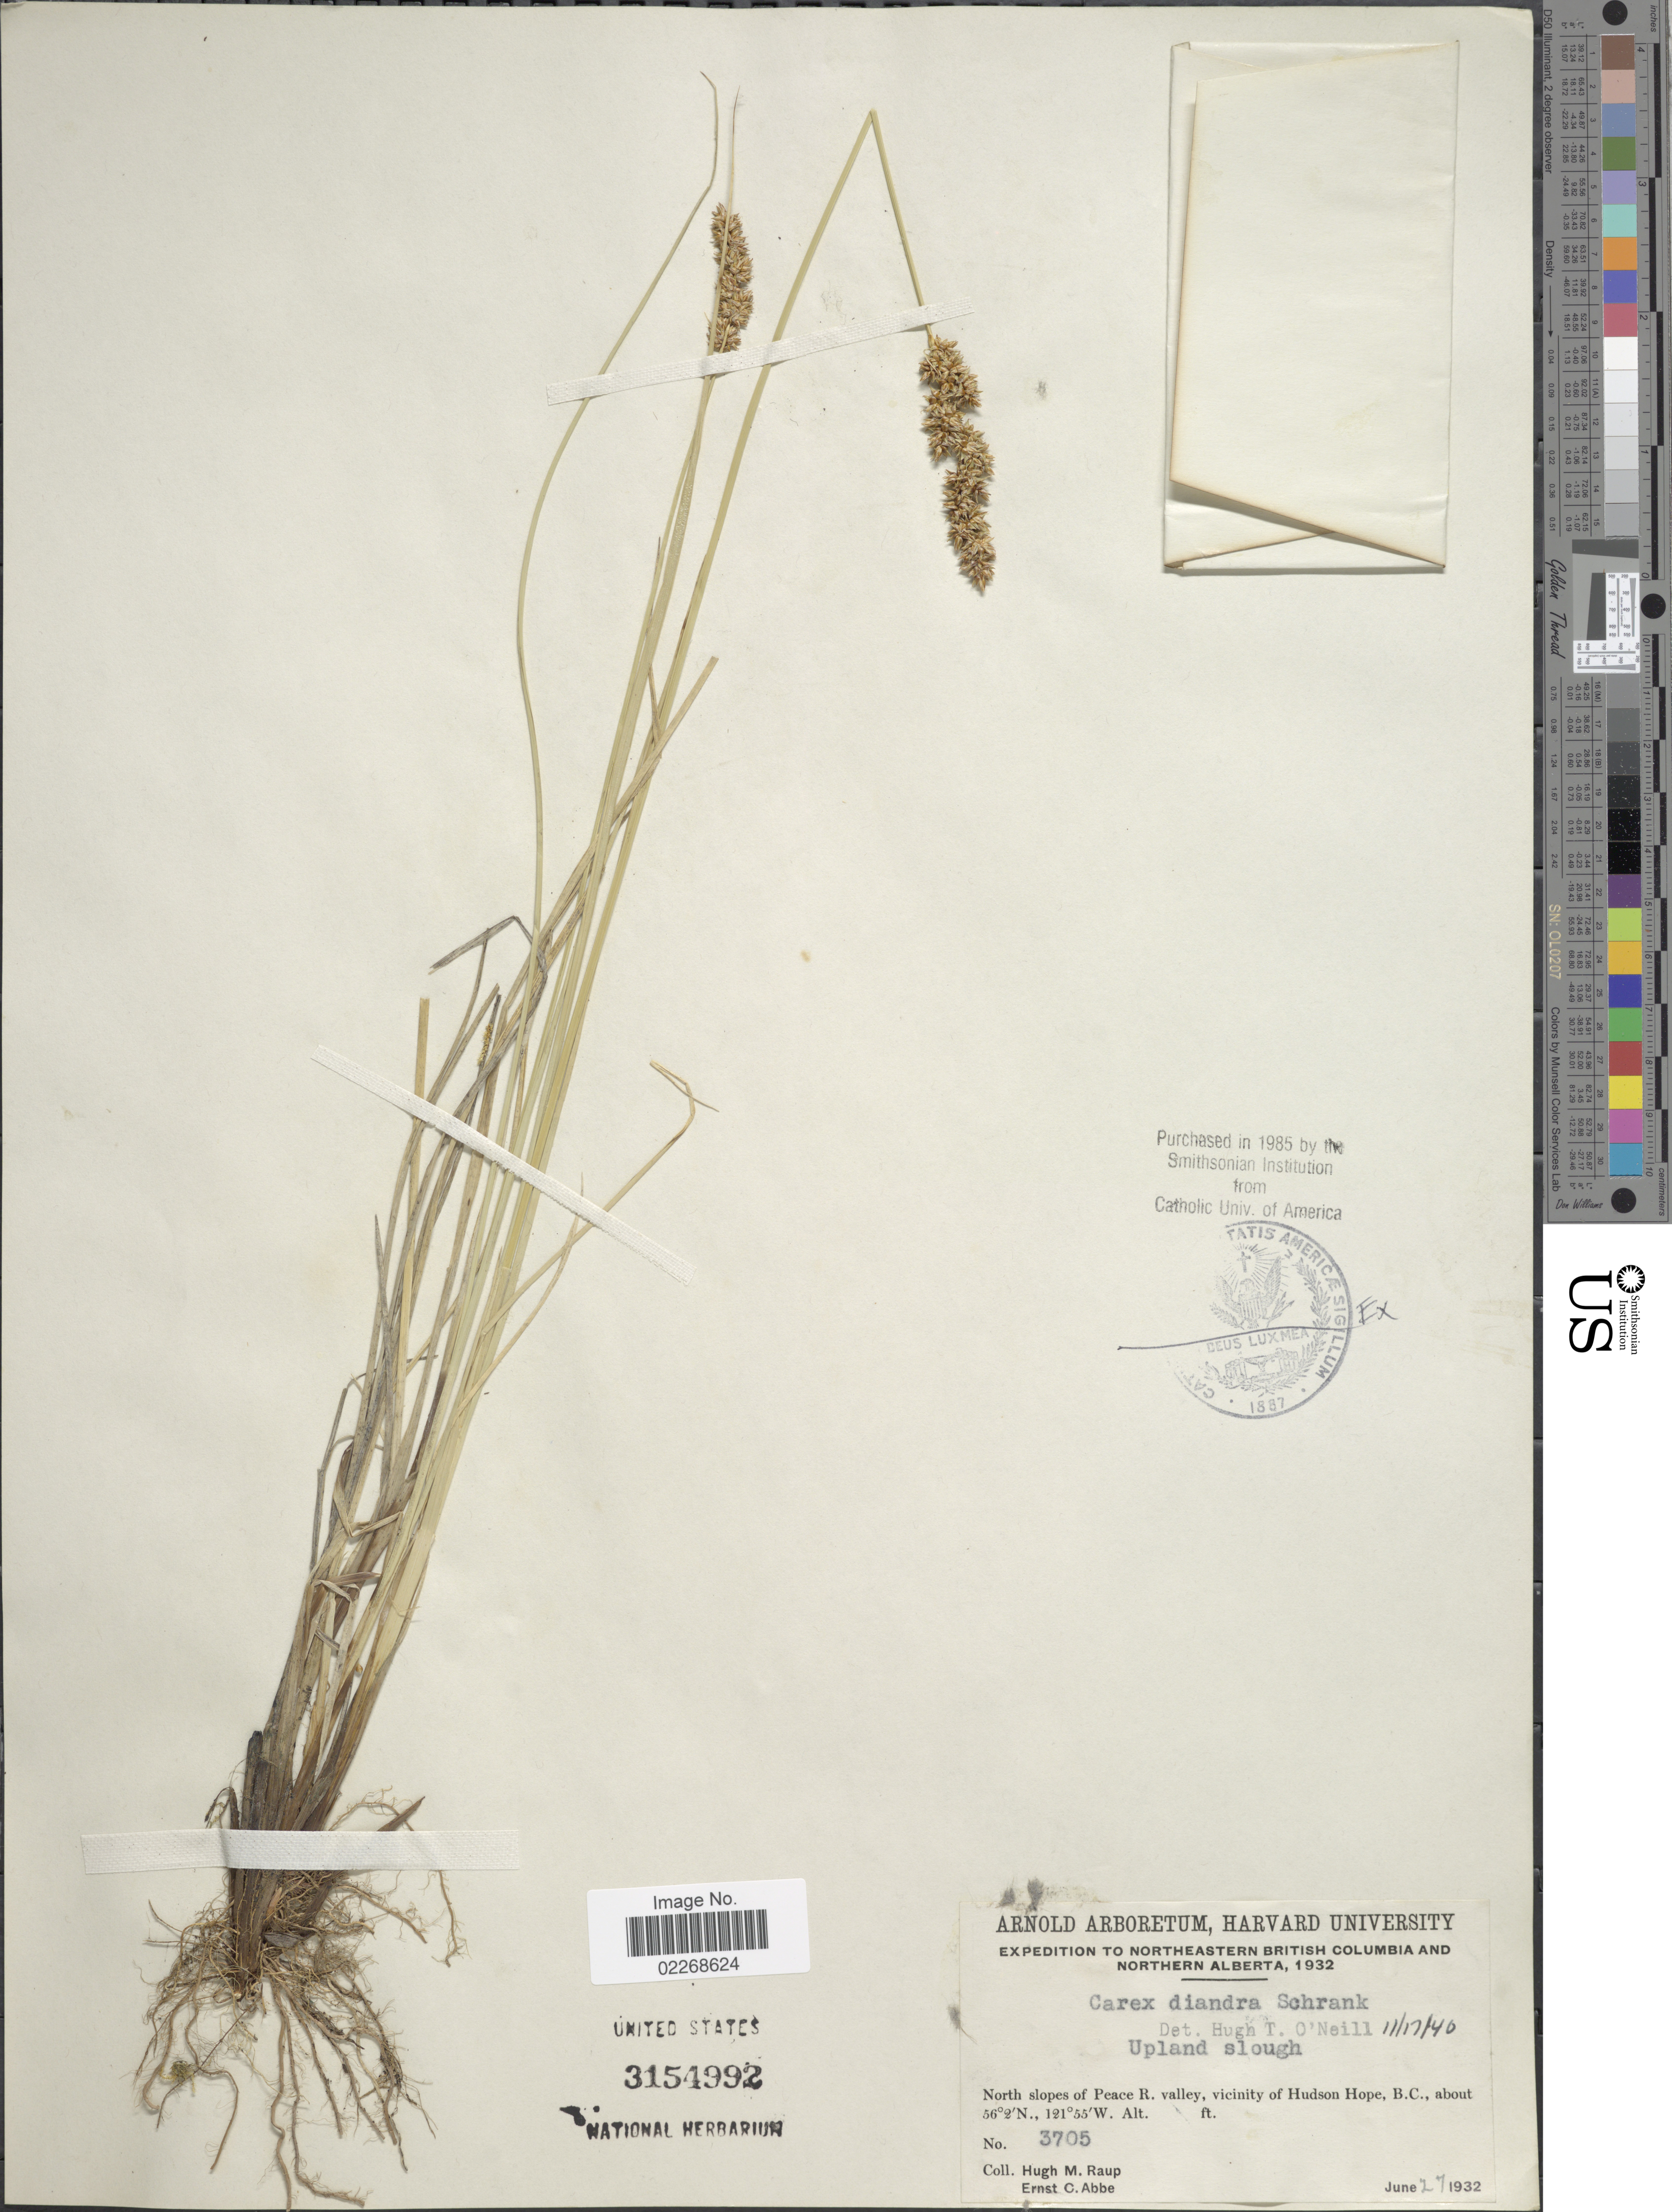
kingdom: Plantae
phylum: Tracheophyta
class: Liliopsida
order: Poales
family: Cyperaceae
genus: Carex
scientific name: Carex diandra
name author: Schrank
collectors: H. Raup & E. C. Abbe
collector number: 3705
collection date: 1932-06-27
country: Canada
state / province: Alberta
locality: Northeastern British Colombia and Northern Alberta, upland slough, north slopes of Peace R. valley, vicinity of Hudson Hope, B.C.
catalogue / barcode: US 3154992